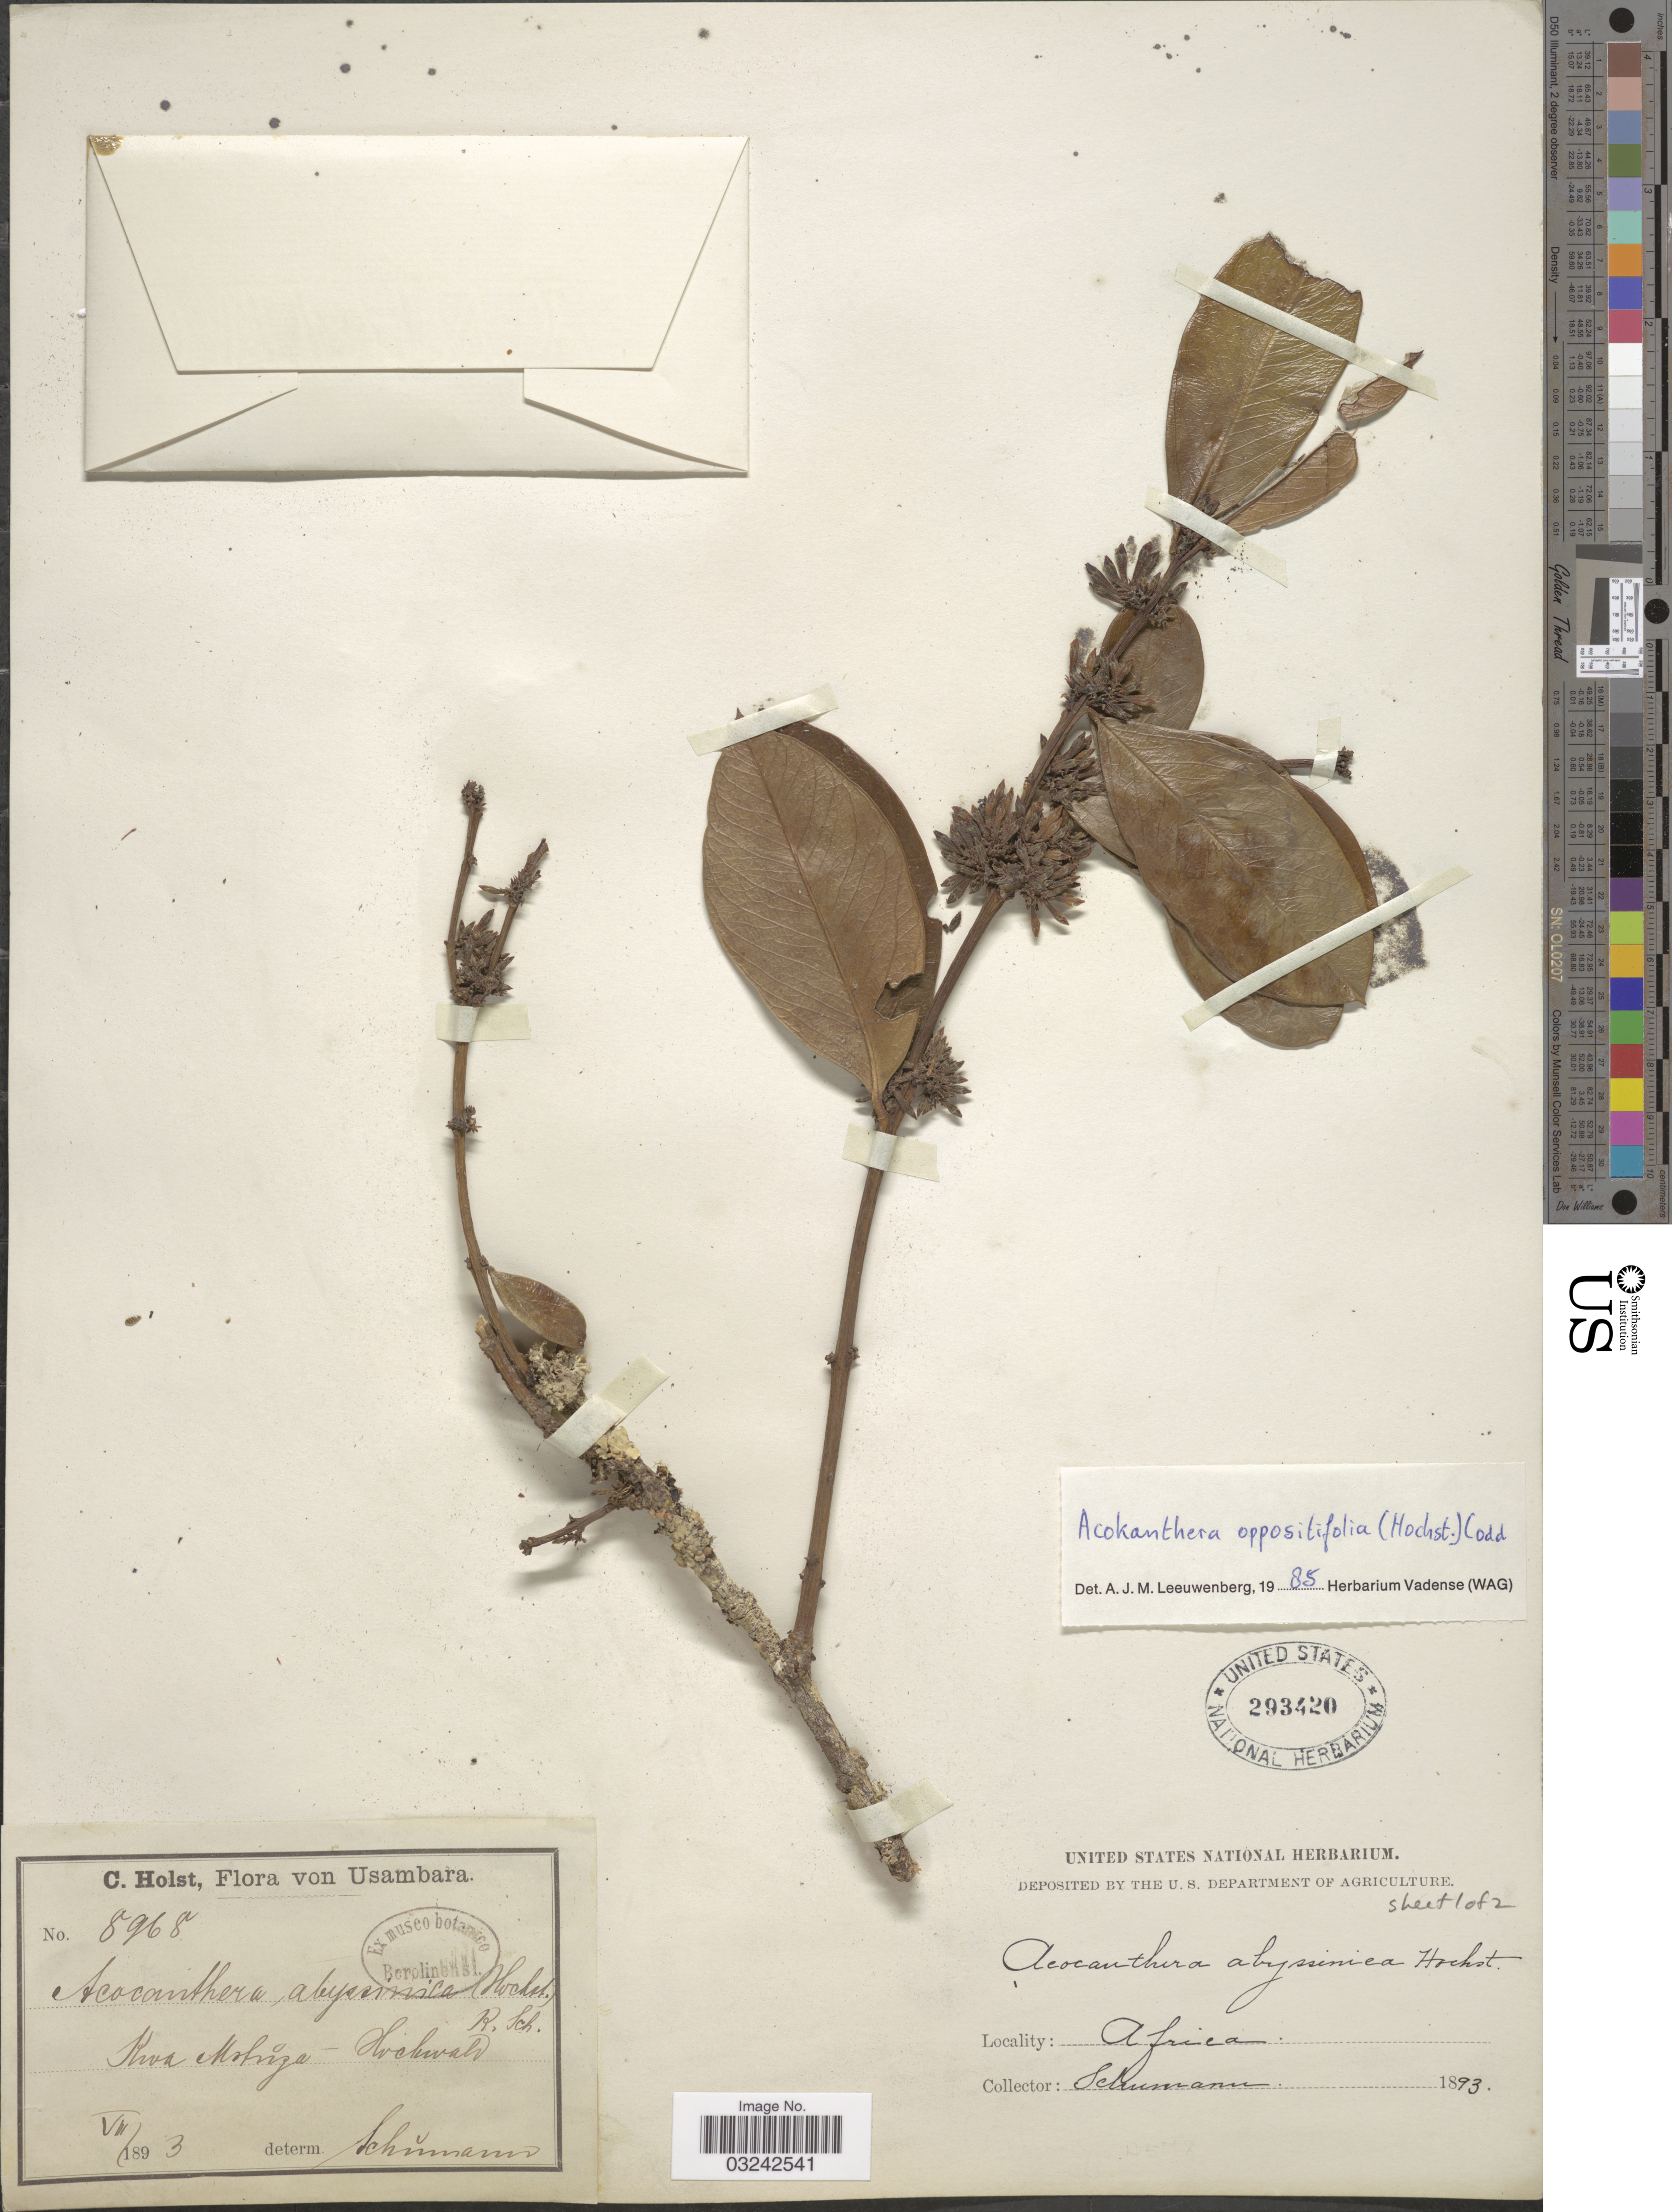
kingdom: Plantae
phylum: Tracheophyta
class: Magnoliopsida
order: Gentianales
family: Apocynaceae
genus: Acokanthera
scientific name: Acokanthera oppositifolia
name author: (Lam.) Codd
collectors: C. H. Holst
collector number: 8968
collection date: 1893-08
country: Tanzania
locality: Africa. Usambara. Kwa Mofuza - Hochwald.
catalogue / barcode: US 293420